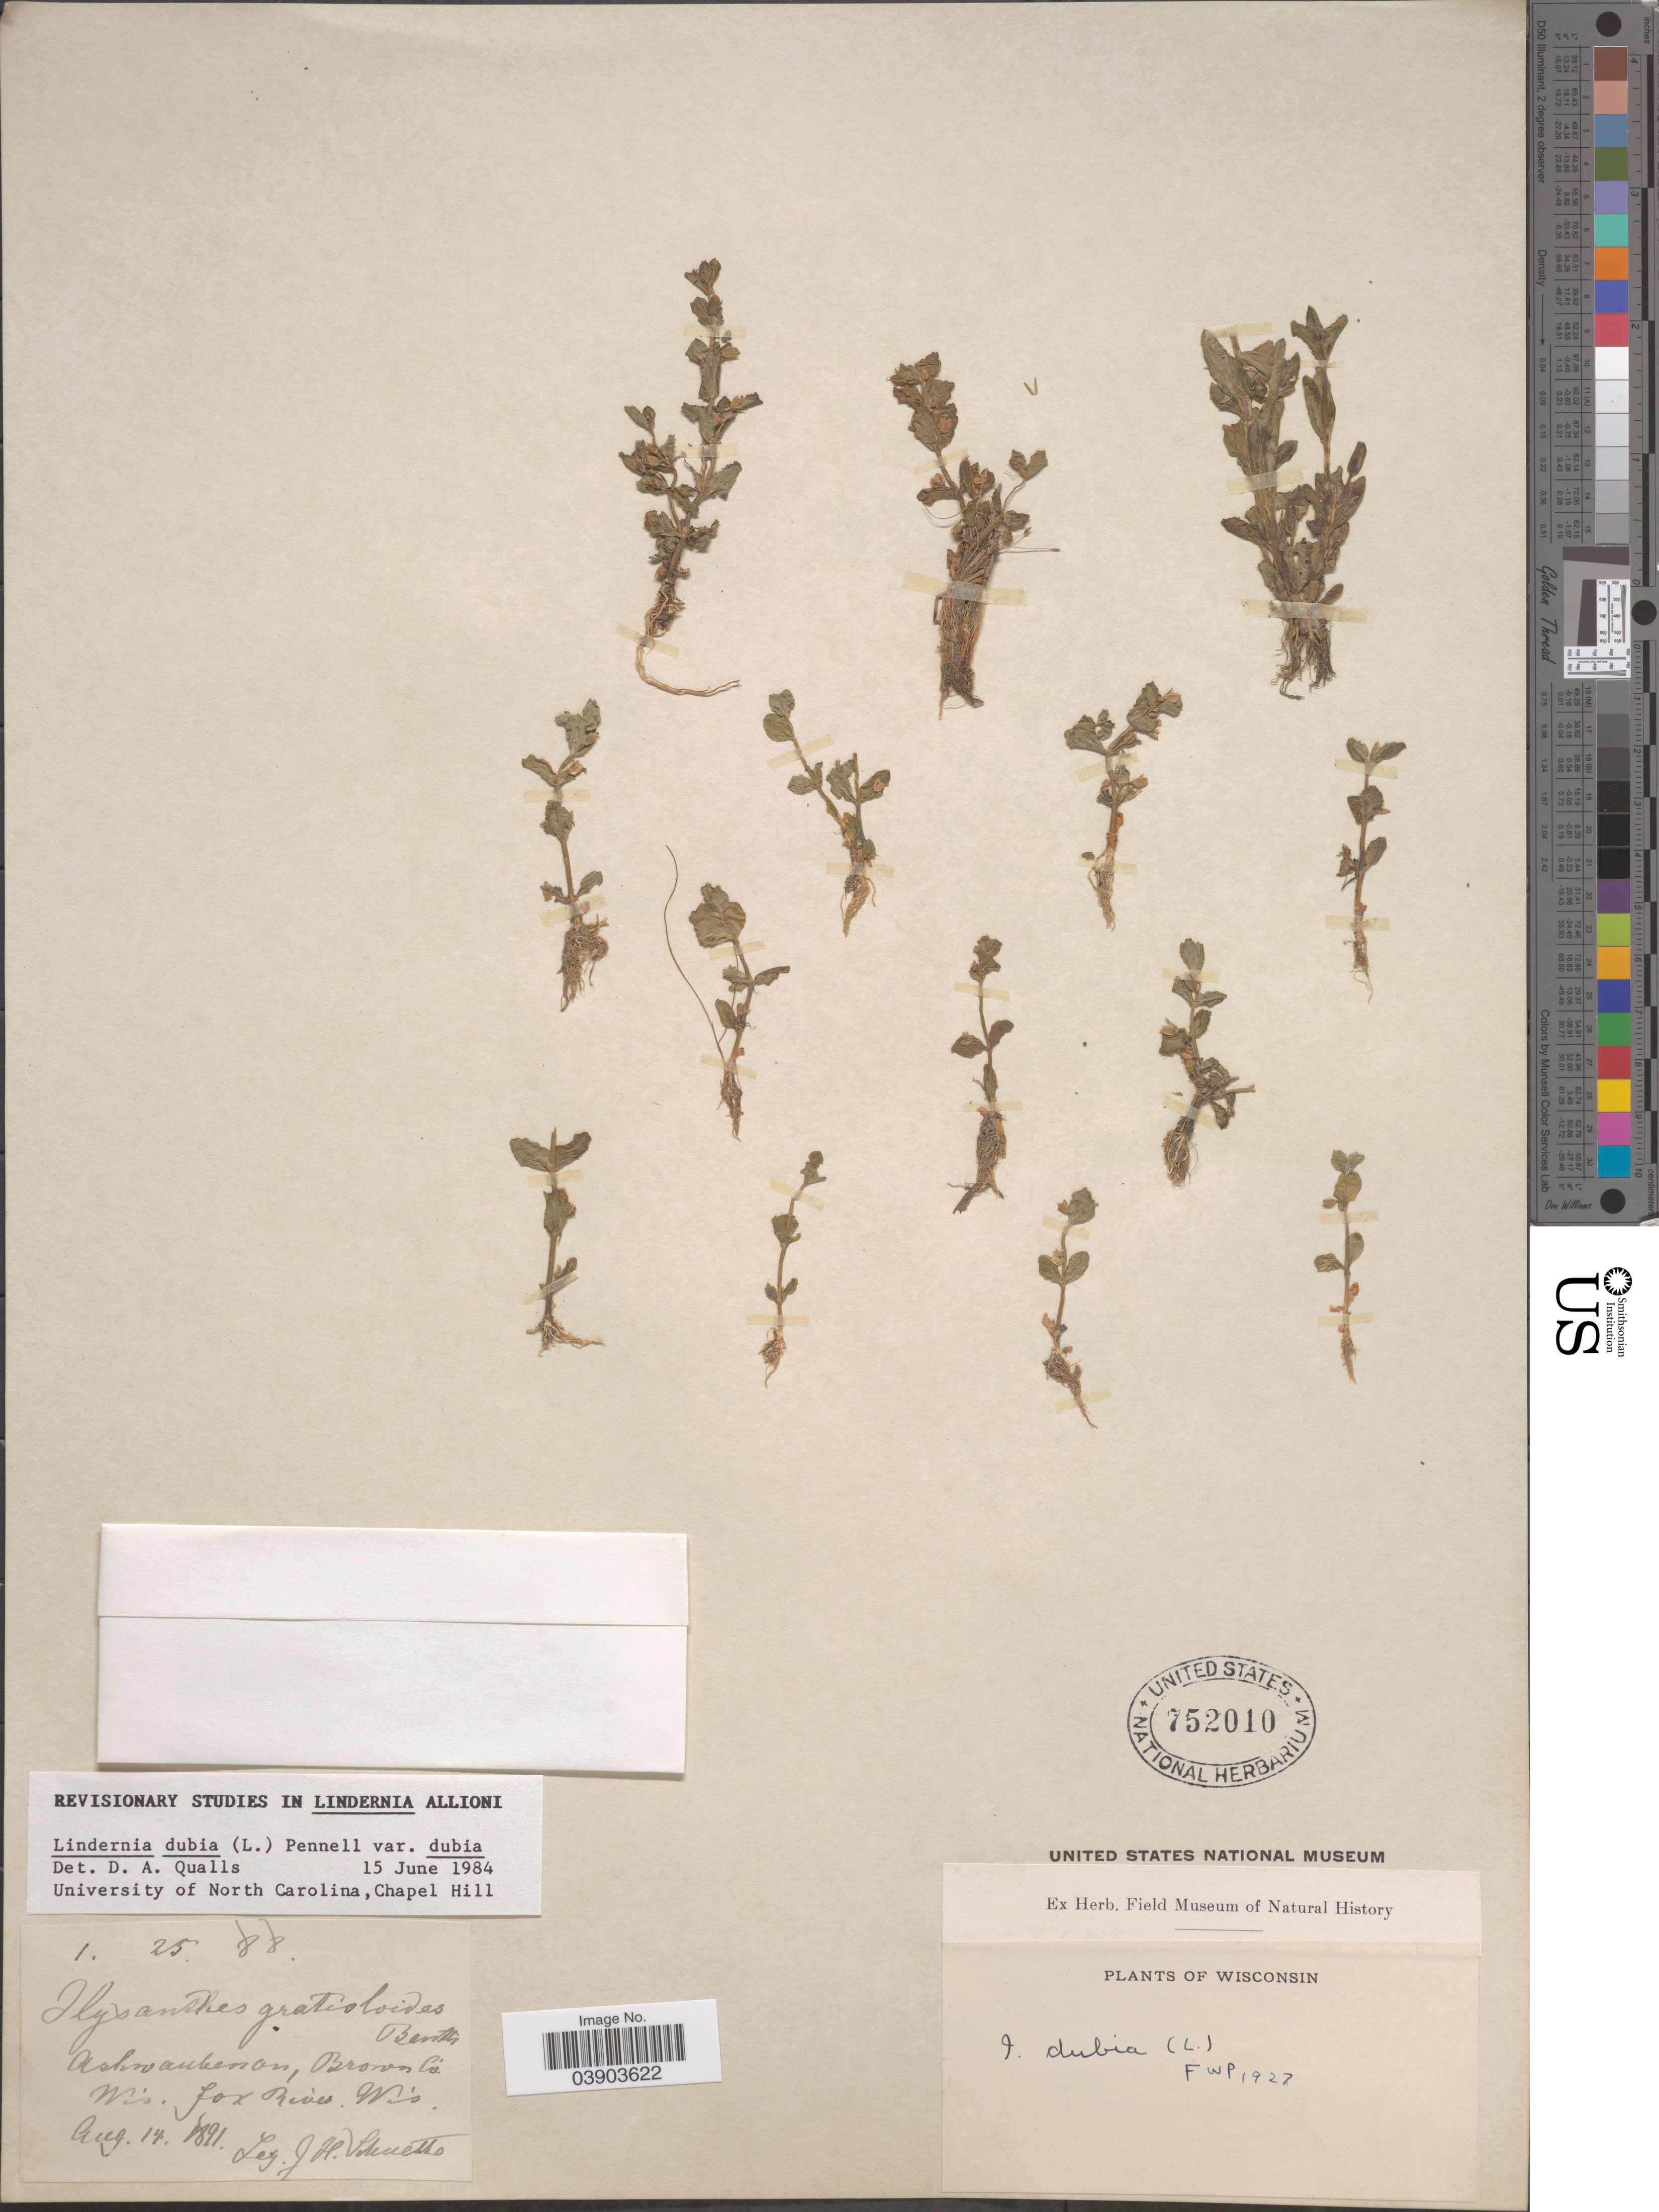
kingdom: Plantae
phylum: Tracheophyta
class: Magnoliopsida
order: Lamiales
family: Linderniaceae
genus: Lindernia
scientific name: Lindernia dubia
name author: (L.) Pennell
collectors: J. H. Schuette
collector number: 1/25/88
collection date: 1891-08-14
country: United States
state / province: Wisconsin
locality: Ashwaubenon, Brown Co. Wis. for. River.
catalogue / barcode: US 752010